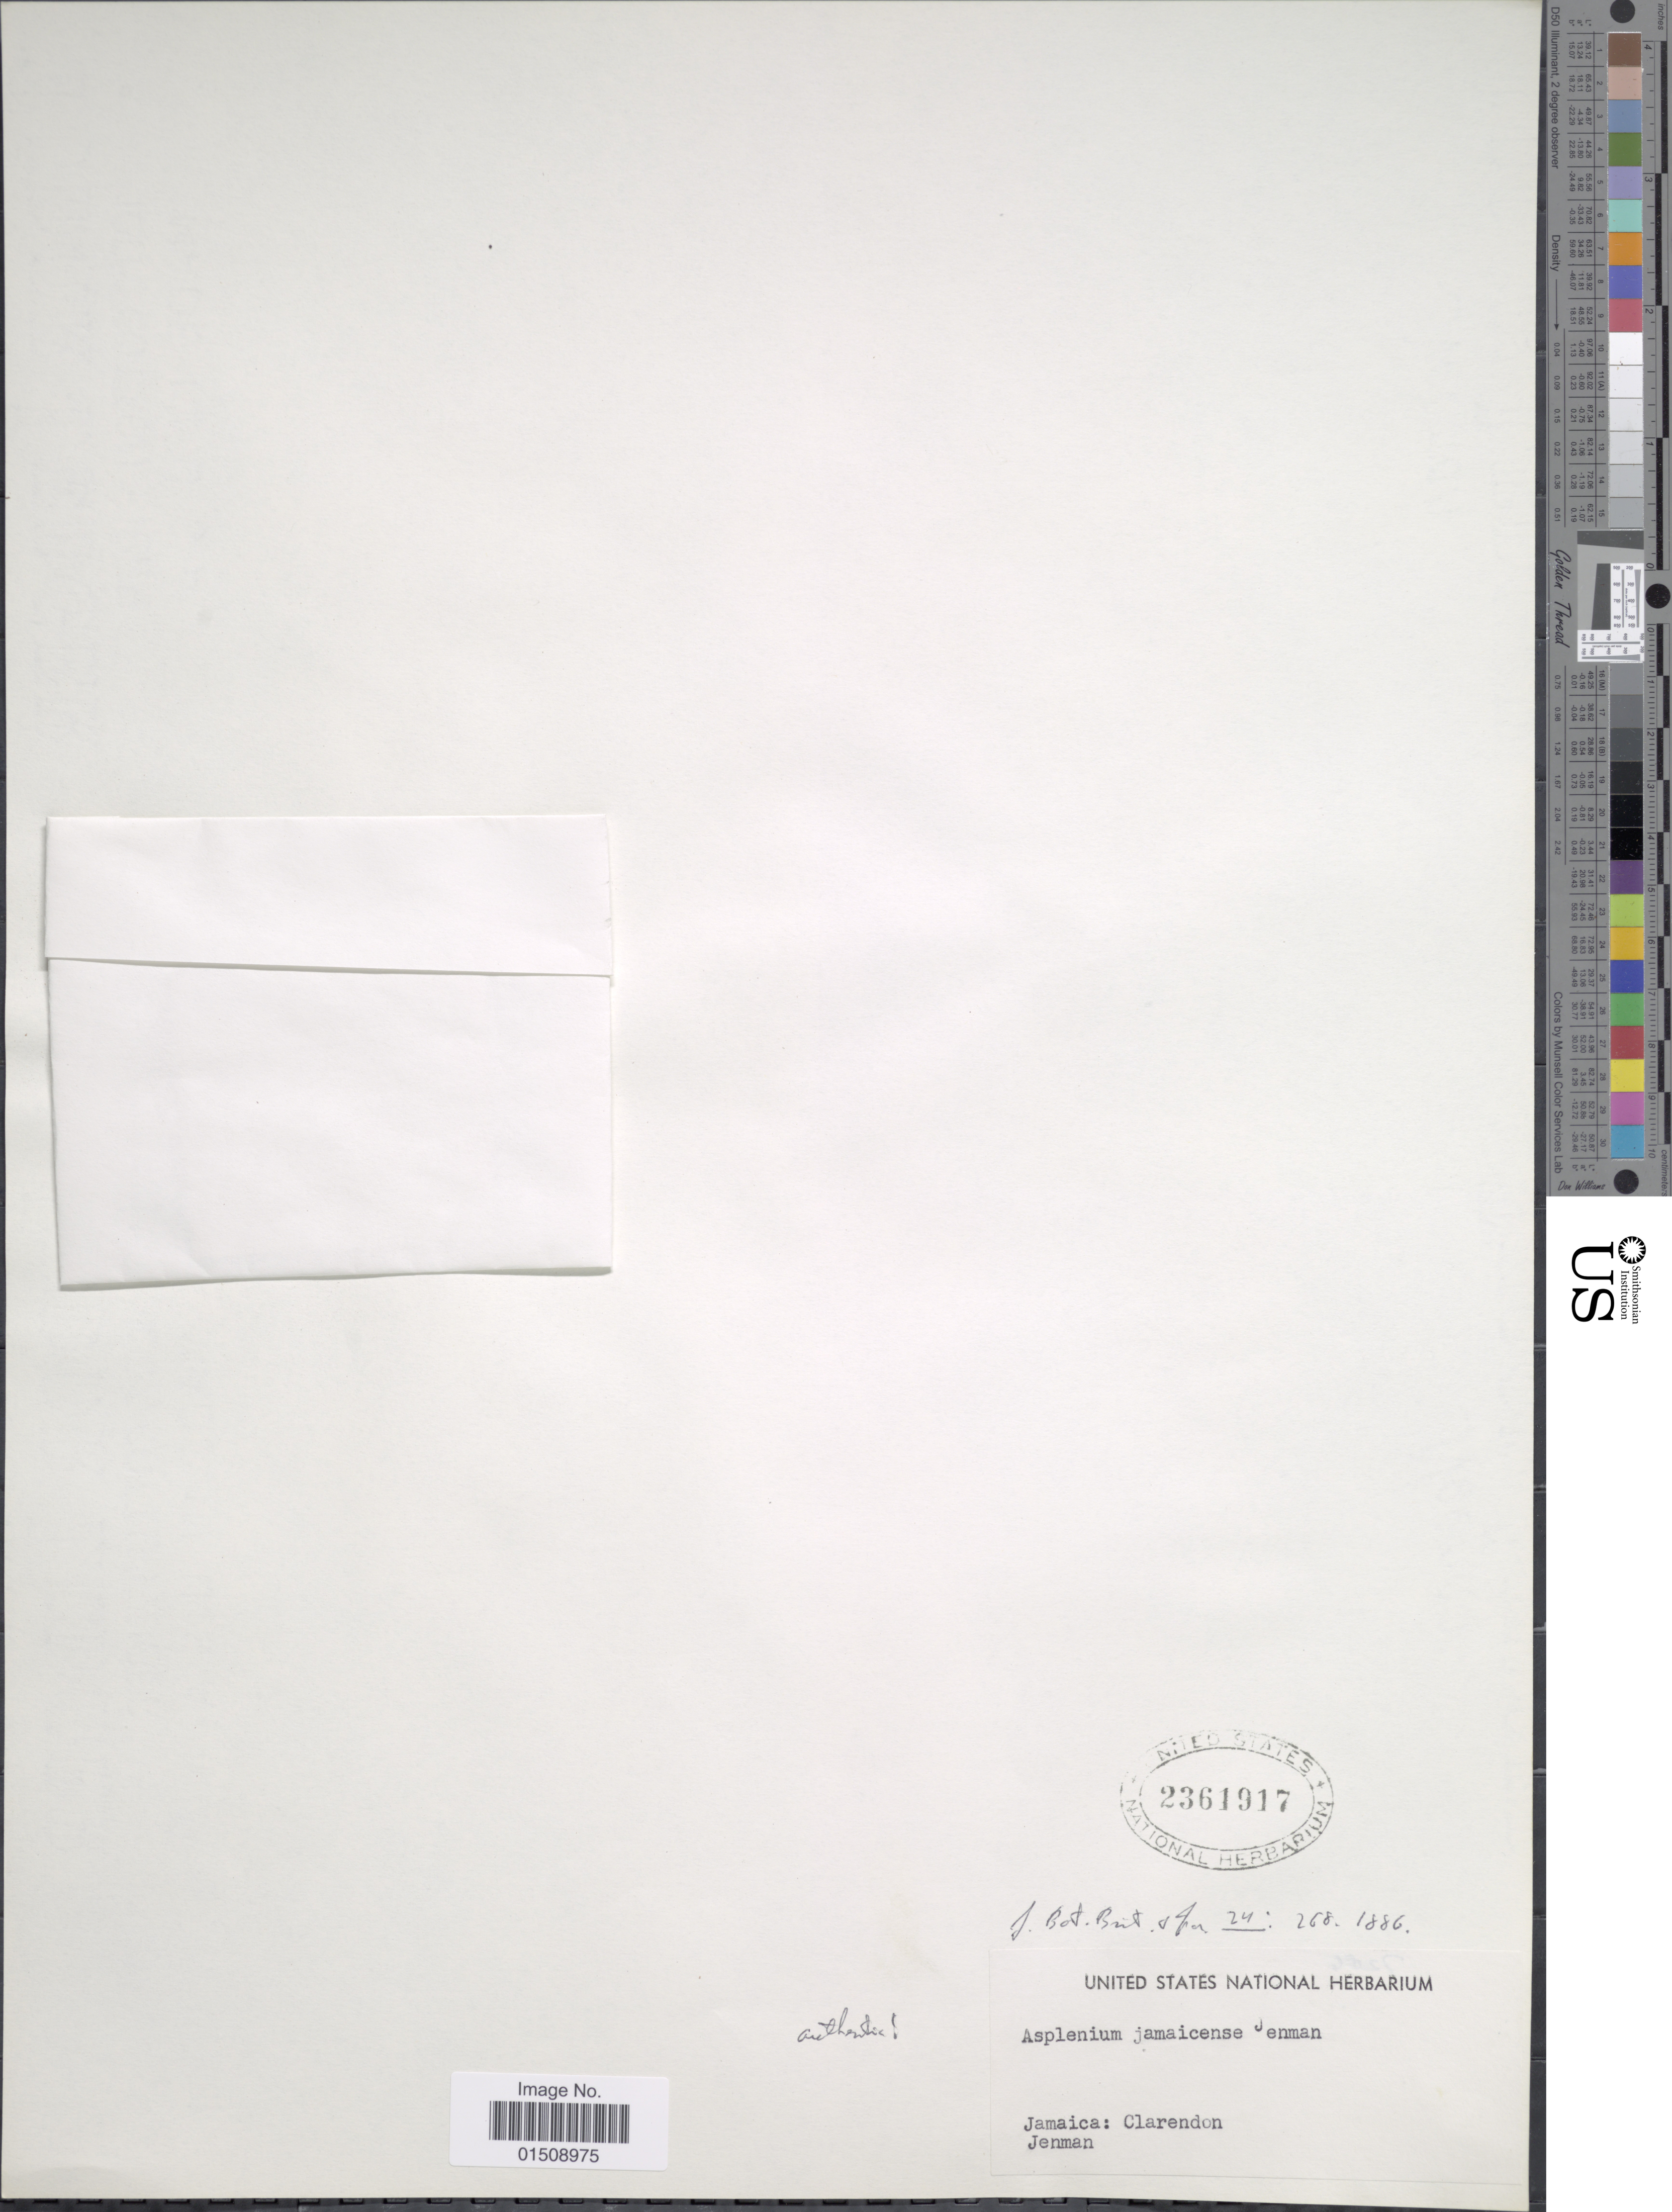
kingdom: Plantae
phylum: Tracheophyta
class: Polypodiopsida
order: Polypodiales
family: Aspleniaceae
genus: Asplenium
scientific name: Asplenium jamaicense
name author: Jenman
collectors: -. Jenman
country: Jamaica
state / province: Clarendon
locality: Jamaica: Clarendon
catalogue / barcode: US 2361917